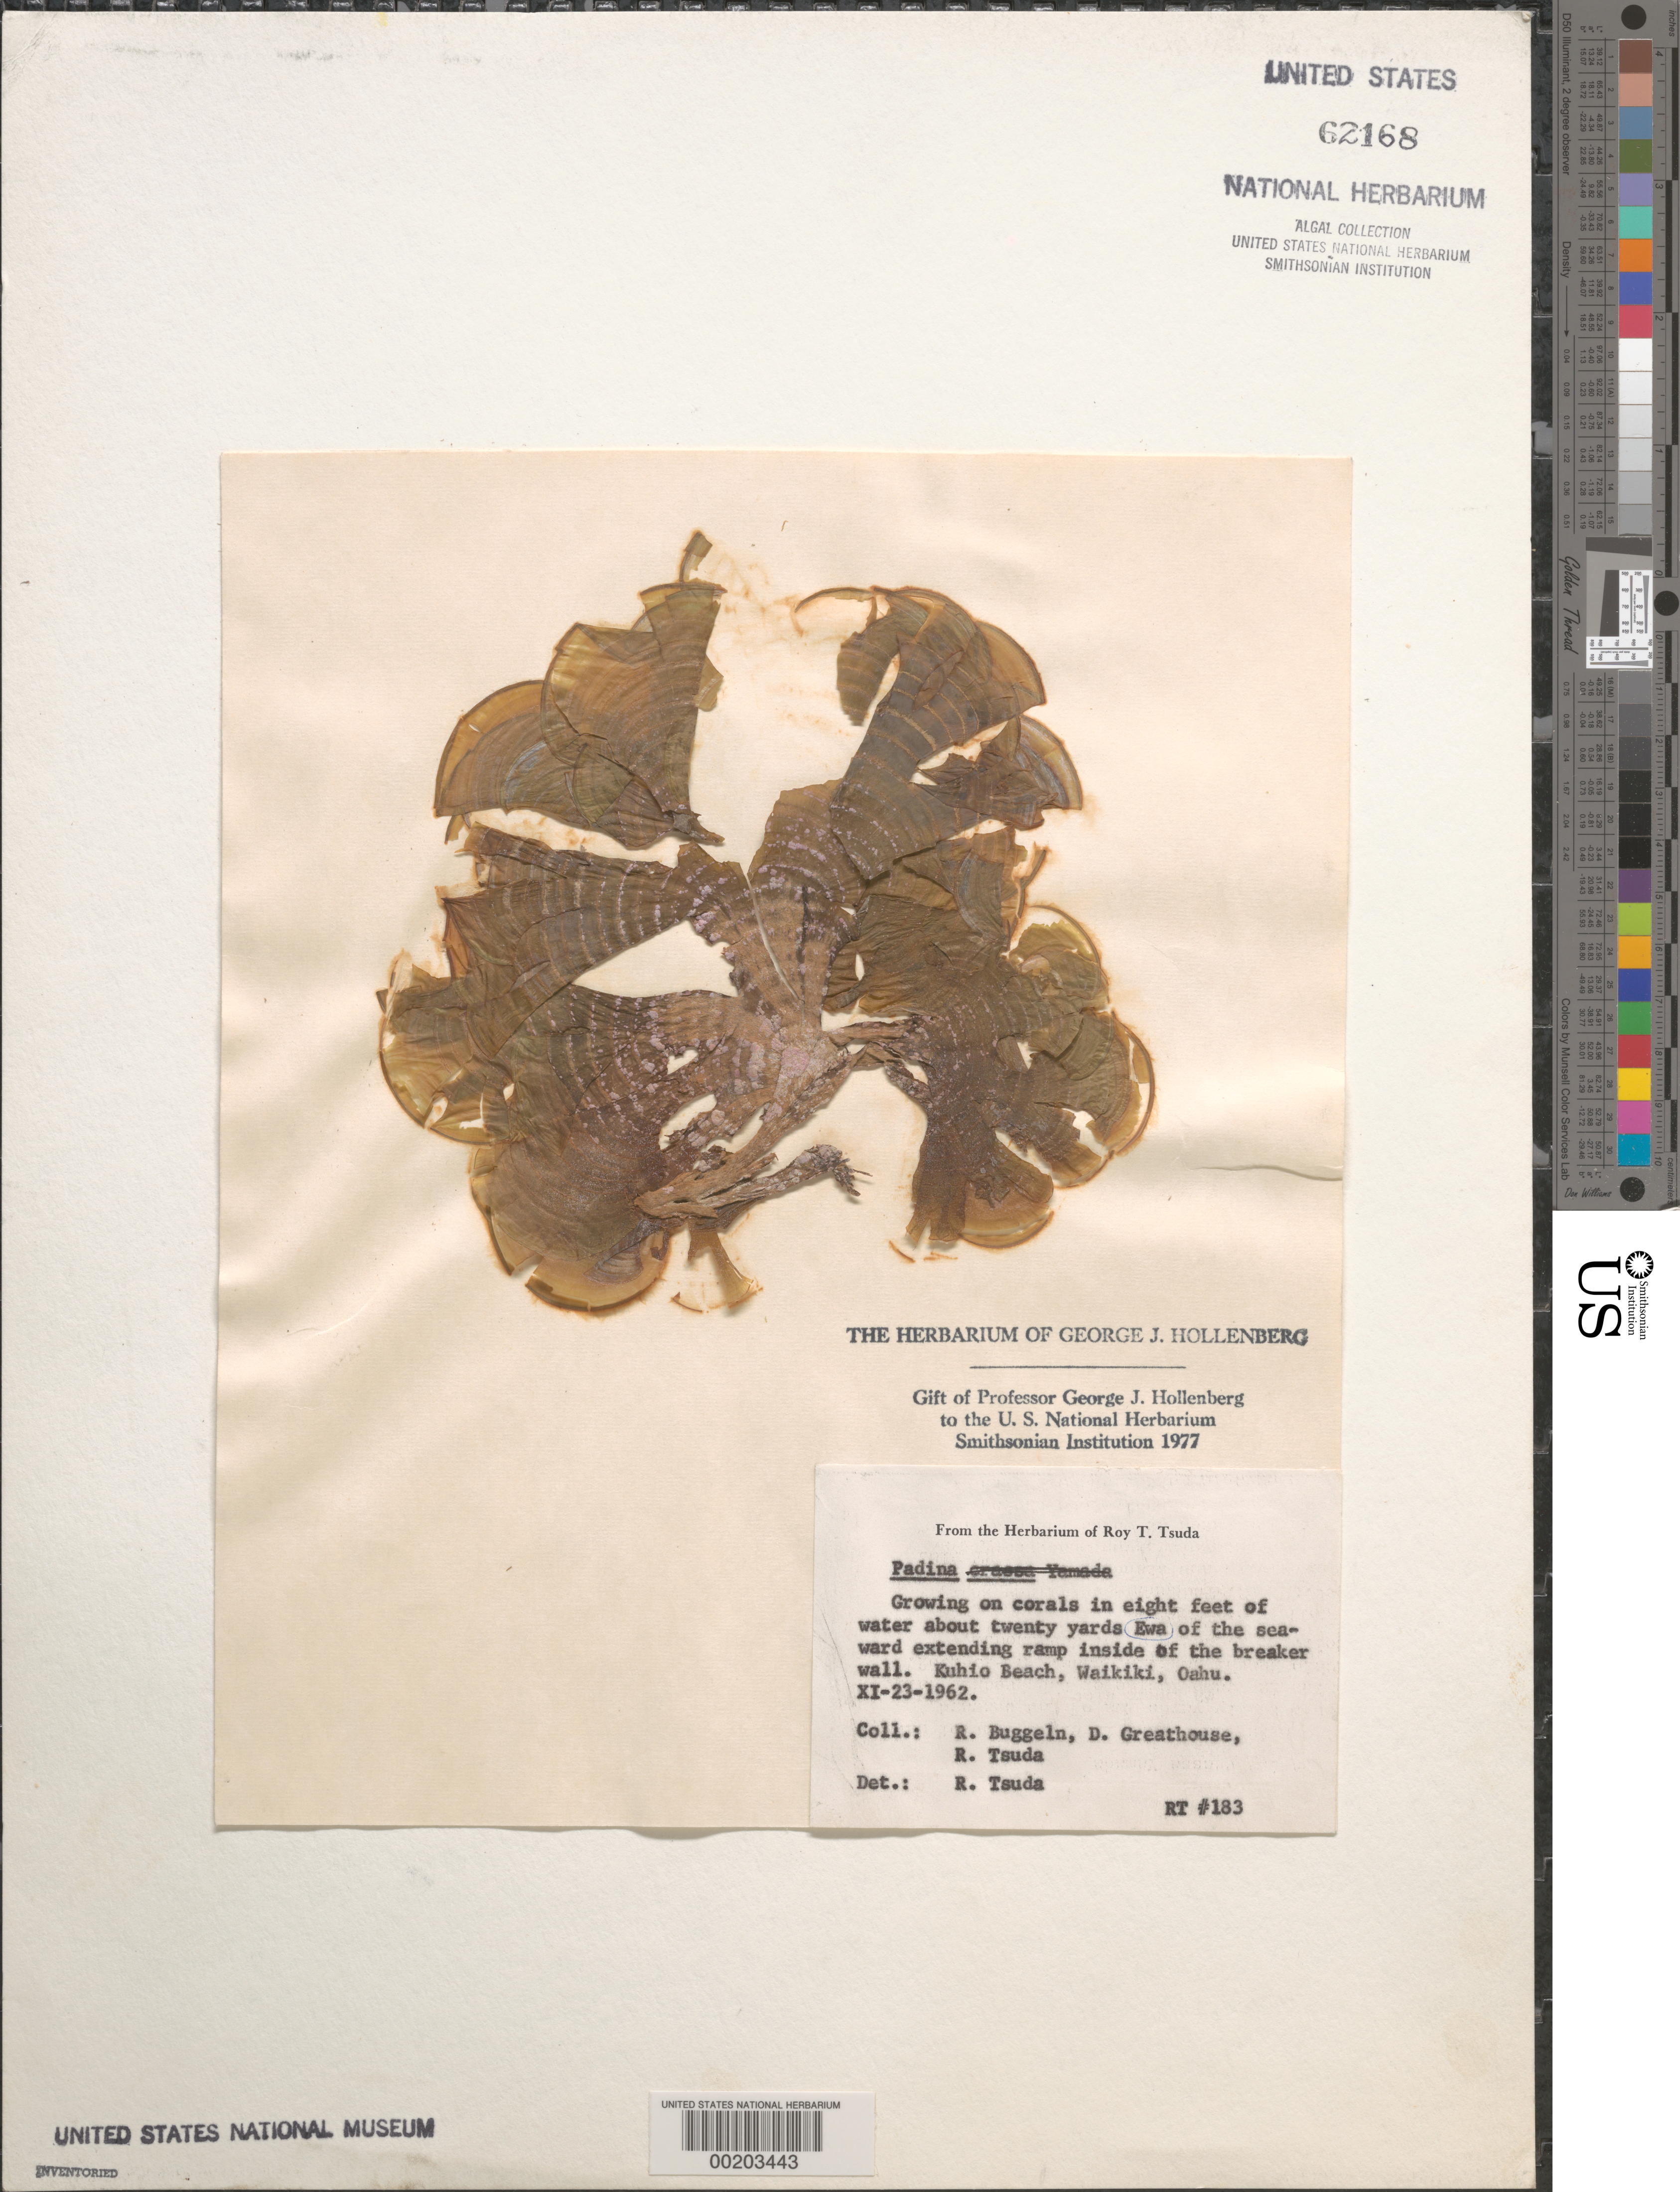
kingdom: Chromista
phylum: Ochrophyta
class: Phaeophyceae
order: Dictyotales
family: Dictyotaceae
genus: Padina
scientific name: Padina sp.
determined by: Tsuda, R. T.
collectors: R. Buggeln, D. Greathouse & R. Tsuda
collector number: RT 183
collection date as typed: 23 Nov 1962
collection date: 1962-11-23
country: United States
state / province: Hawaii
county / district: Honolulu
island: Oahu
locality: Waikiki, Kuhio Beach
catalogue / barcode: US 62168